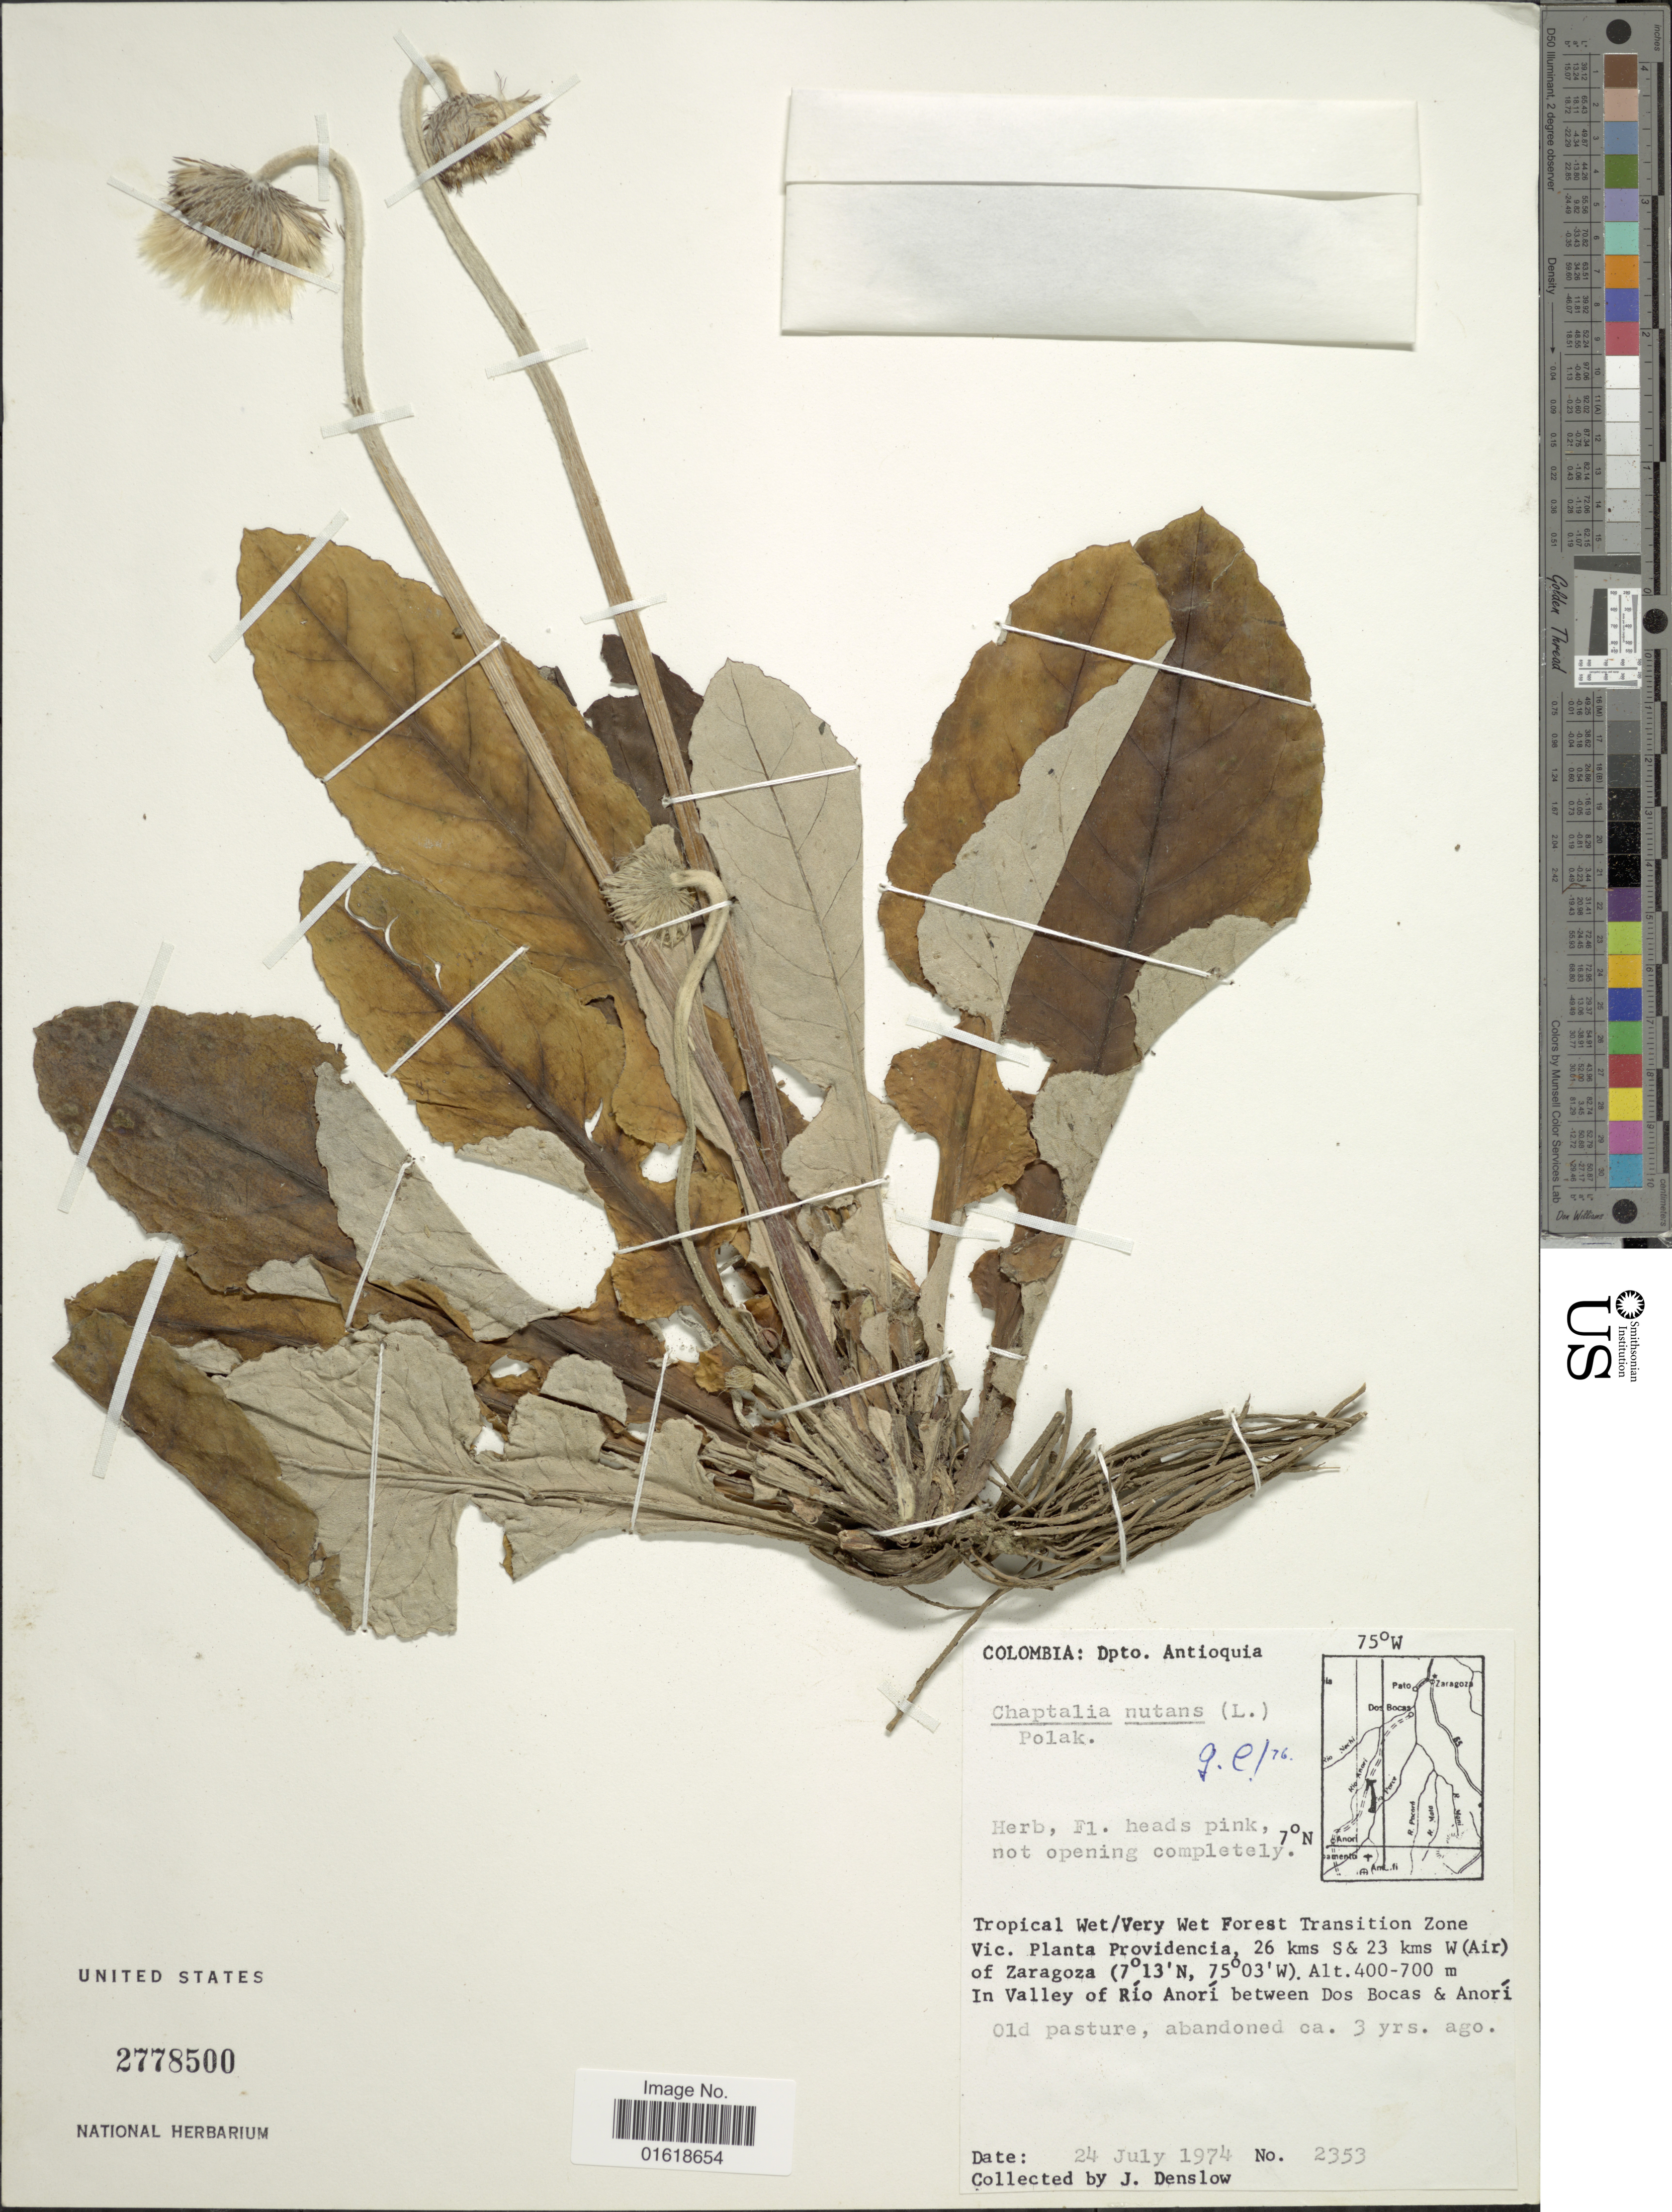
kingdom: Plantae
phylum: Tracheophyta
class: Magnoliopsida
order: Asterales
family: Asteraceae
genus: Chaptalia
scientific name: Chaptalia nutans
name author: (L.) Pol.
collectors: J. Denslow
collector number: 2353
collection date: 1974-07-24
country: Colombia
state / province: Antioquia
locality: Dpto. Antioquia. Tropical Wet/Very Wet Forest Transition Zone Vic. Planta Providencia, 26 kms S & 23 kms W (Air) of Zaragoza. In Valley of Río Anorí between Dos Bocas & Anorí.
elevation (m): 400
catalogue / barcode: US 2778500